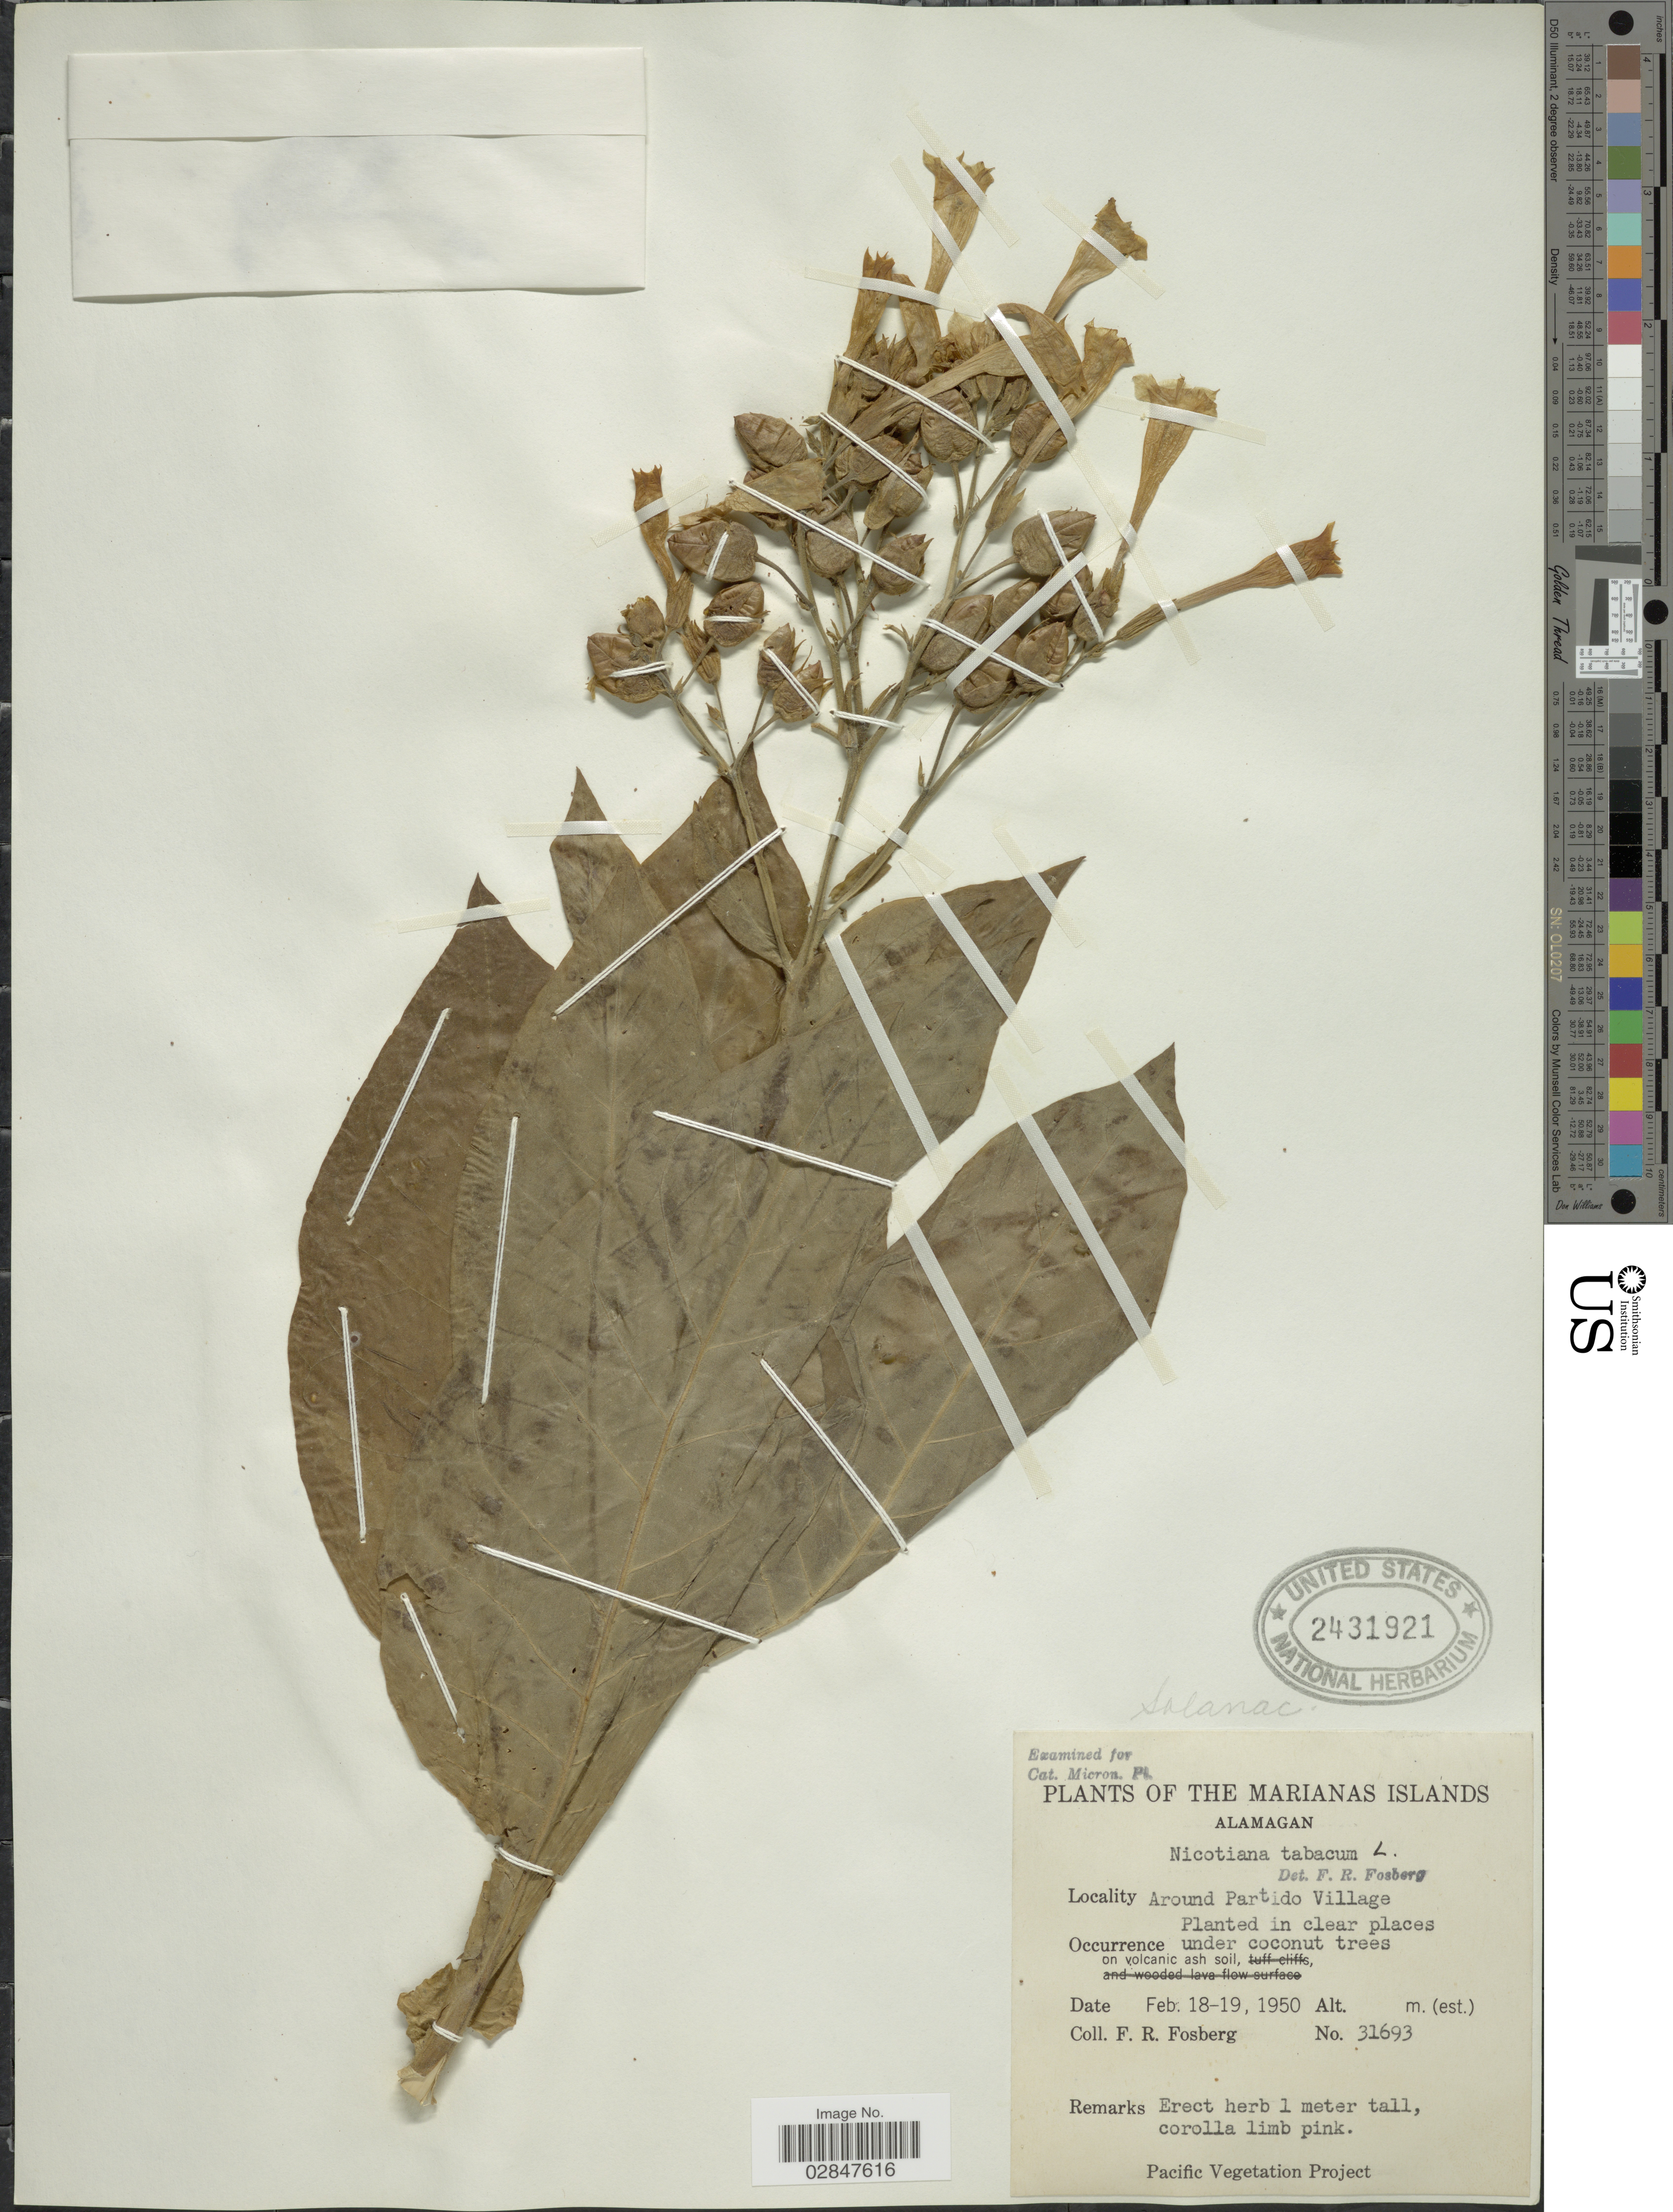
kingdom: Plantae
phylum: Tracheophyta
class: Magnoliopsida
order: Solanales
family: Solanaceae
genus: Nicotiana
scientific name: Nicotiana tabacum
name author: L.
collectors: F. R. Fosberg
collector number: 31693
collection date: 1950-02-18/1950-02-19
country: Northern Mariana Islands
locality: Marianas Islands. Alamagan. Around Partido Village .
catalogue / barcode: US 2431921